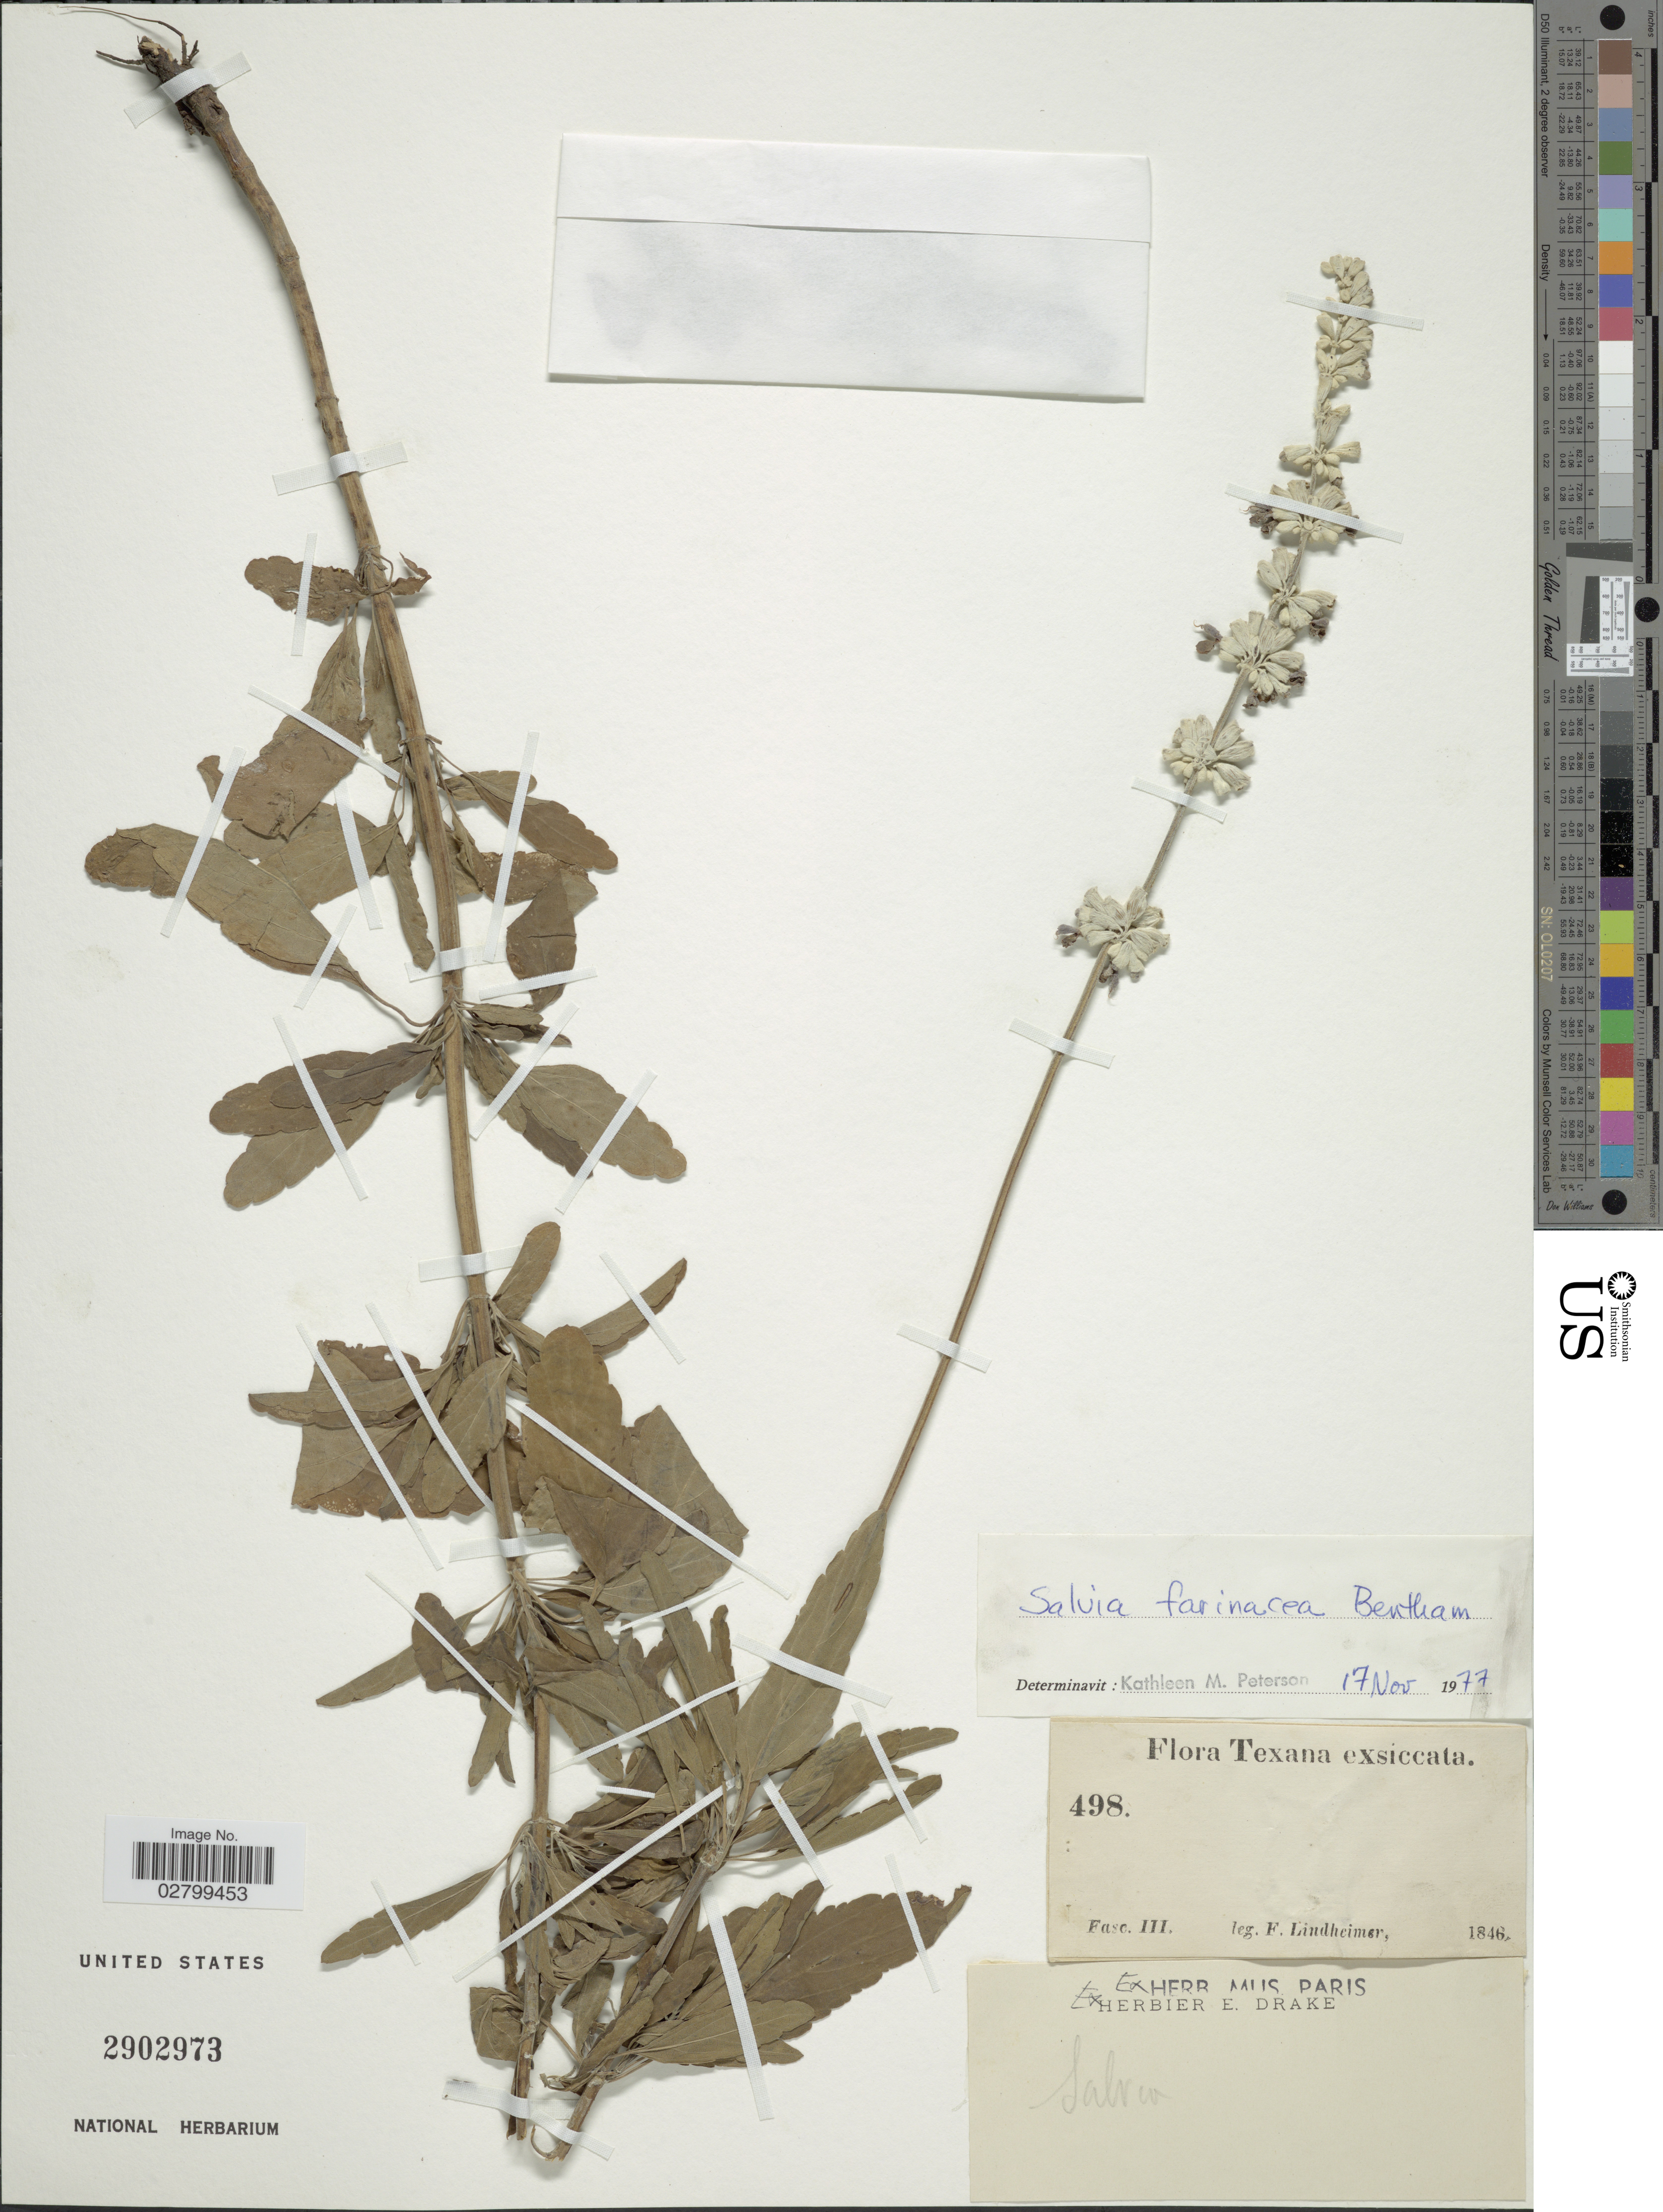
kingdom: Plantae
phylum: Tracheophyta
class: Magnoliopsida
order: Lamiales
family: Lamiaceae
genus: Salvia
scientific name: Salvia farinacea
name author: Benth.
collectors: F. Lindheimer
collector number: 498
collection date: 1846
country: United States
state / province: Texas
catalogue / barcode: US 2902973